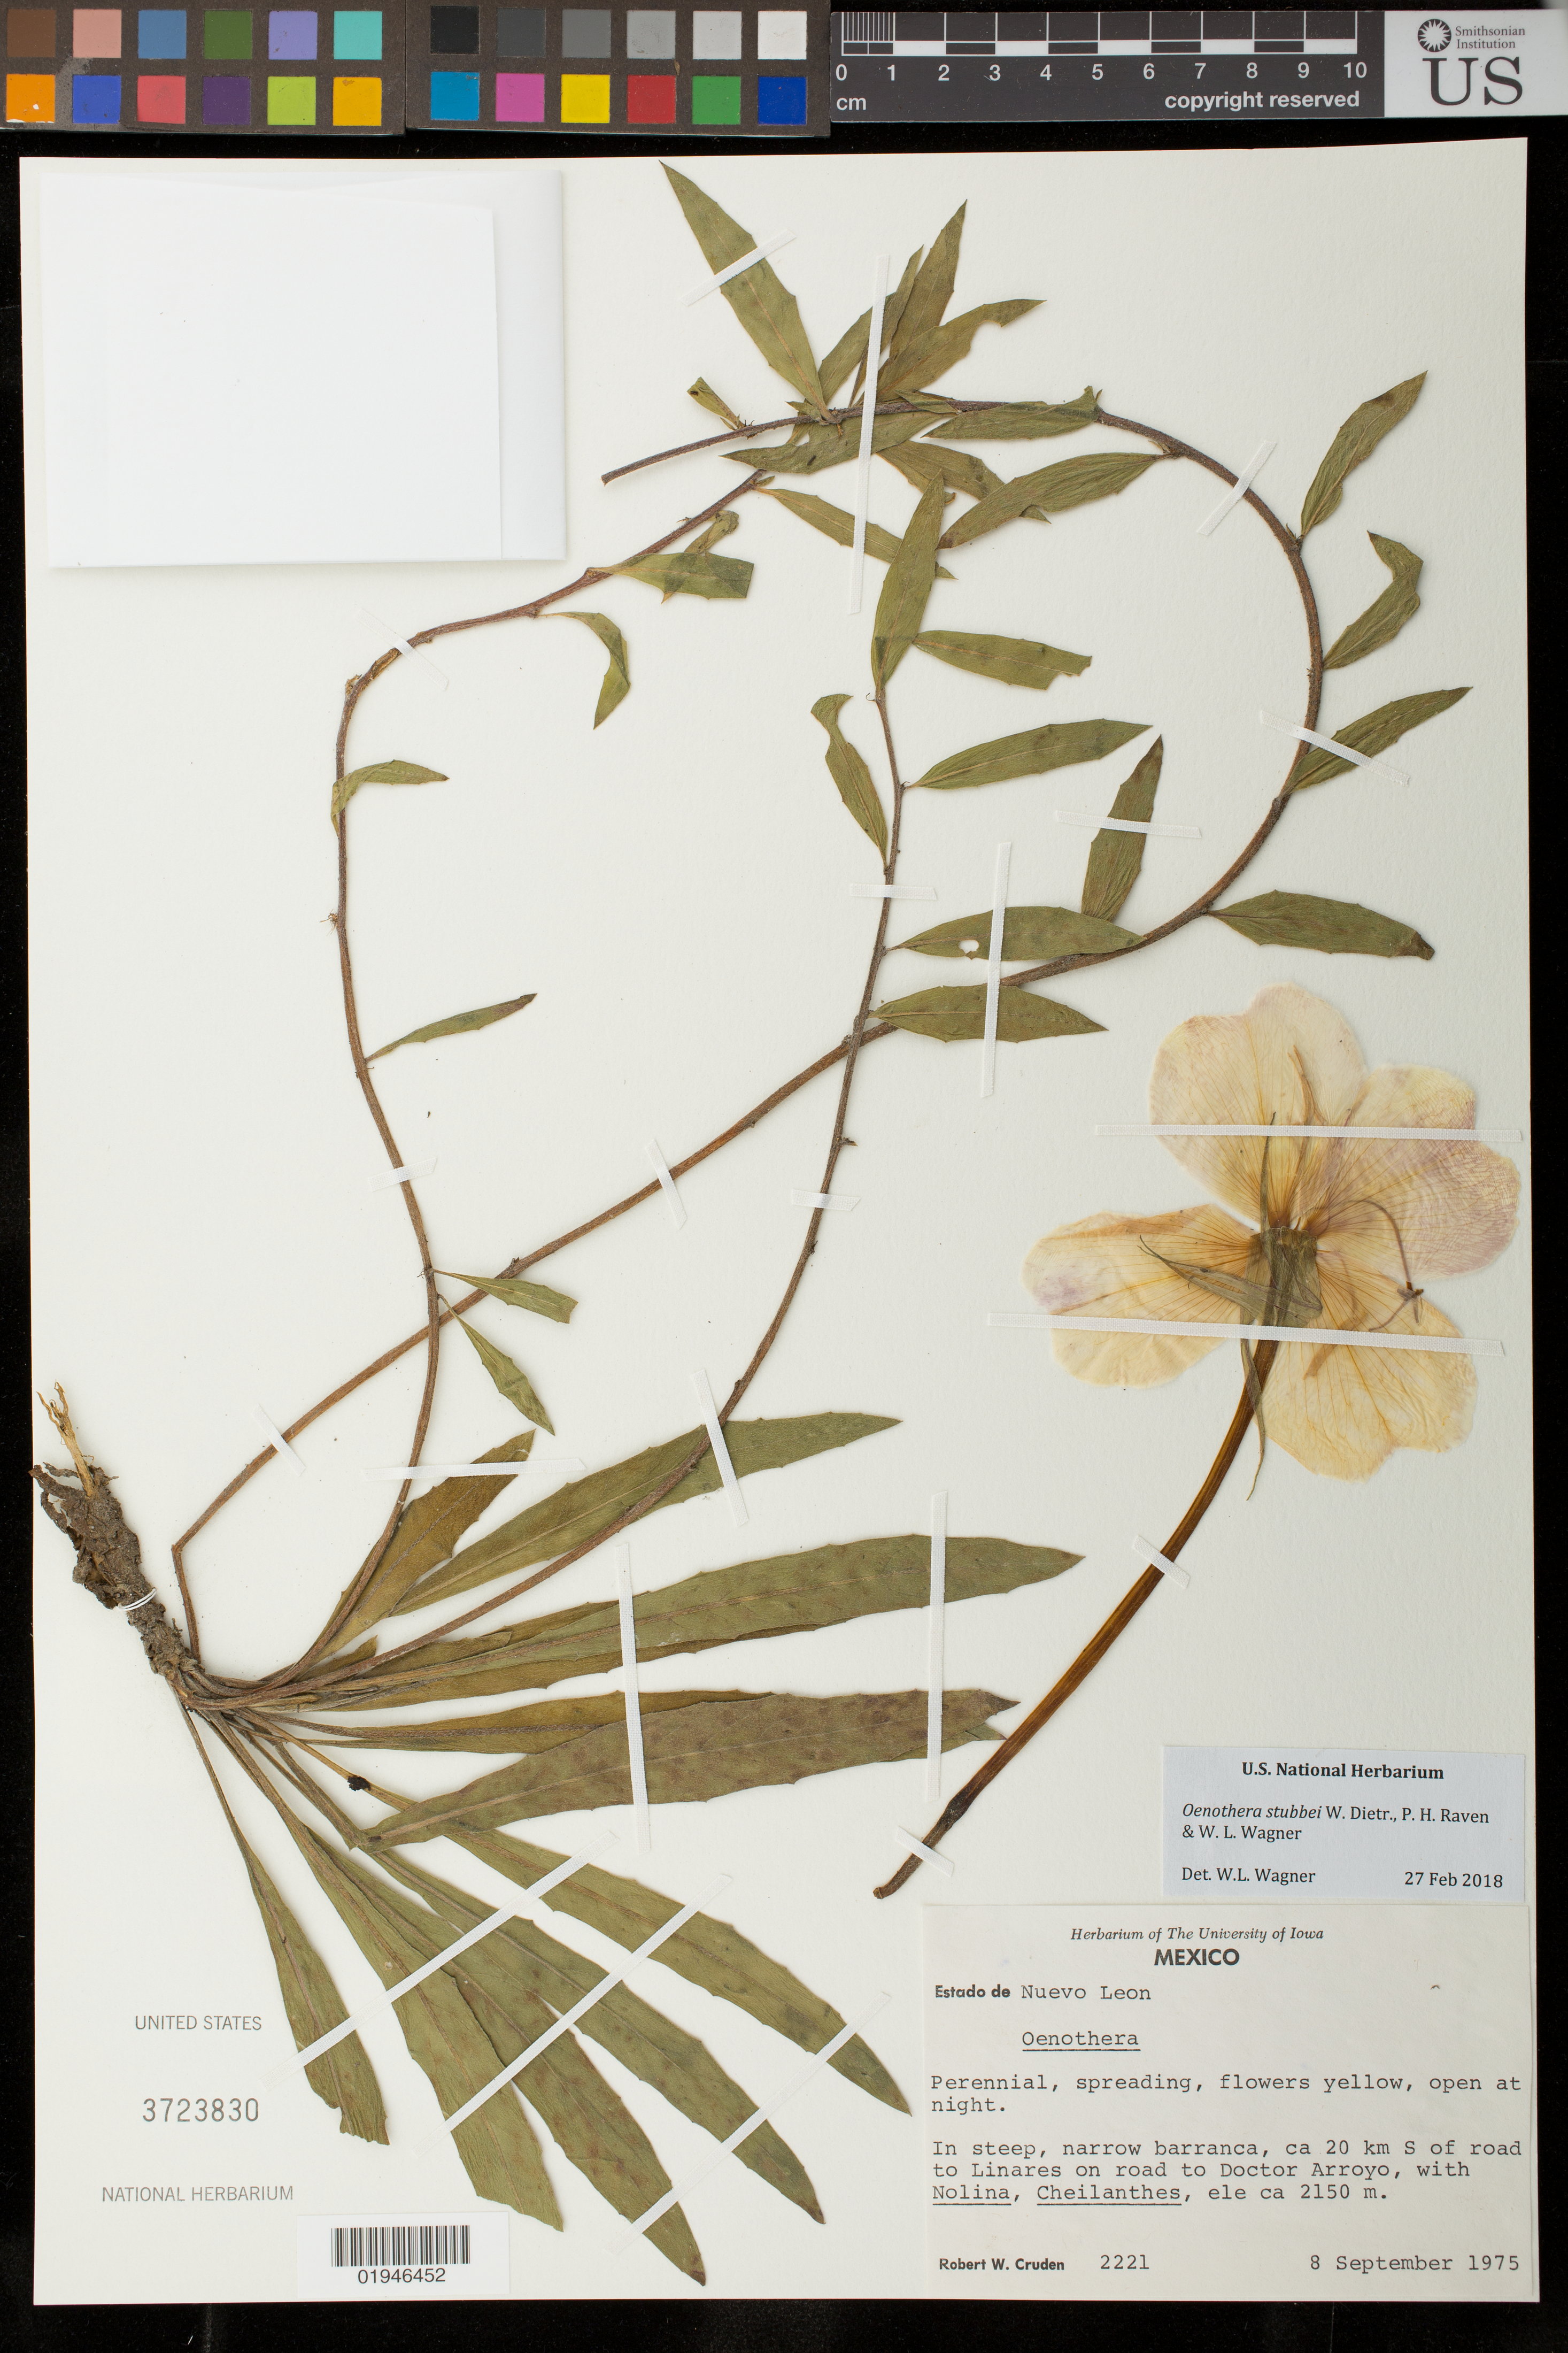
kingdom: Plantae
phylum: Tracheophyta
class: Magnoliopsida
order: Myrtales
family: Onagraceae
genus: Oenothera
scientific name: Oenothera stubbei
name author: W. Dietr. et al.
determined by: Wagner, W. L., (BOT), Smithsonian Institution - National Museum of Natural History (UNITED STATES)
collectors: R. W. Cruden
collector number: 2221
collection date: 1975-09-08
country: Mexico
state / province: Nuevo León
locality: ca 0 km S of road to Linares on road to Doctor Arroyo.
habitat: Steep, narrow barranca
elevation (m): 2150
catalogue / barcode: US 3723830